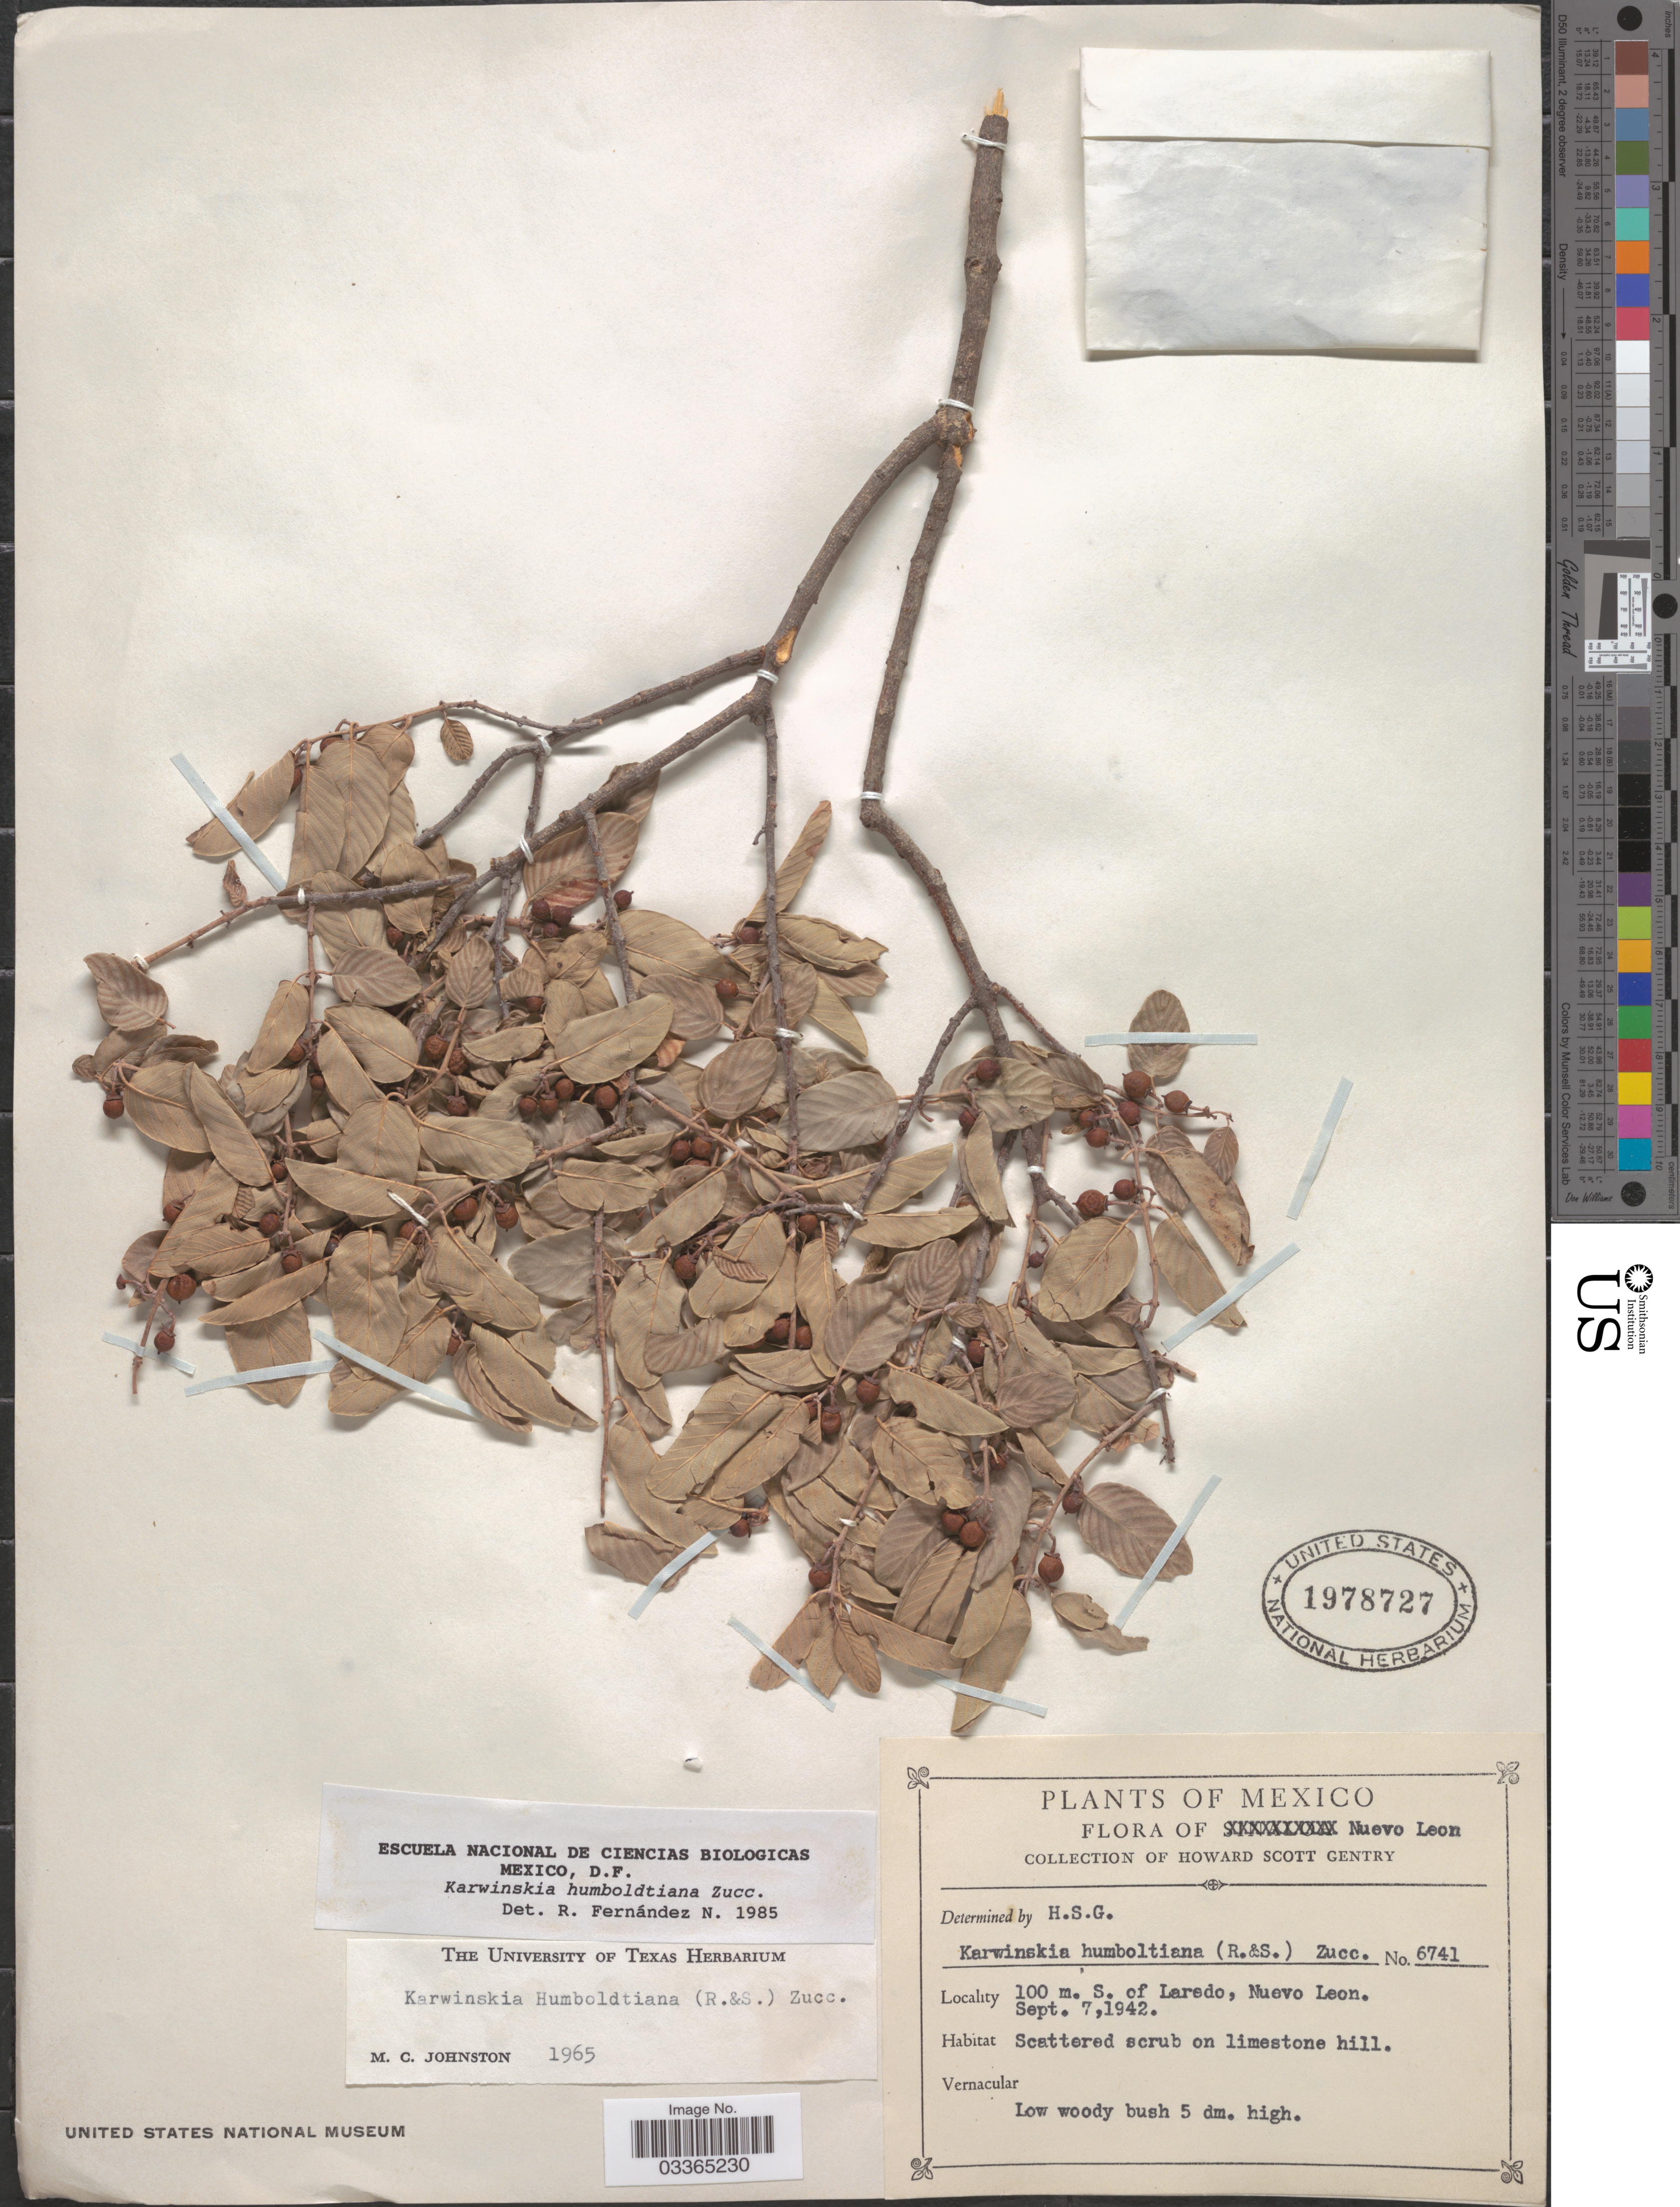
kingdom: Plantae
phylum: Tracheophyta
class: Magnoliopsida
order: Rosales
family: Rhamnaceae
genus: Karwinskia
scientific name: Karwinskia humboldtiana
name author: (Schult.) Zucc.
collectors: H. S. Gentry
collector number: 6741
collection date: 1942-09-07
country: Mexico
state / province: Nuevo León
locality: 100 m. S. of Laredo.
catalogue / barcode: US 1978727